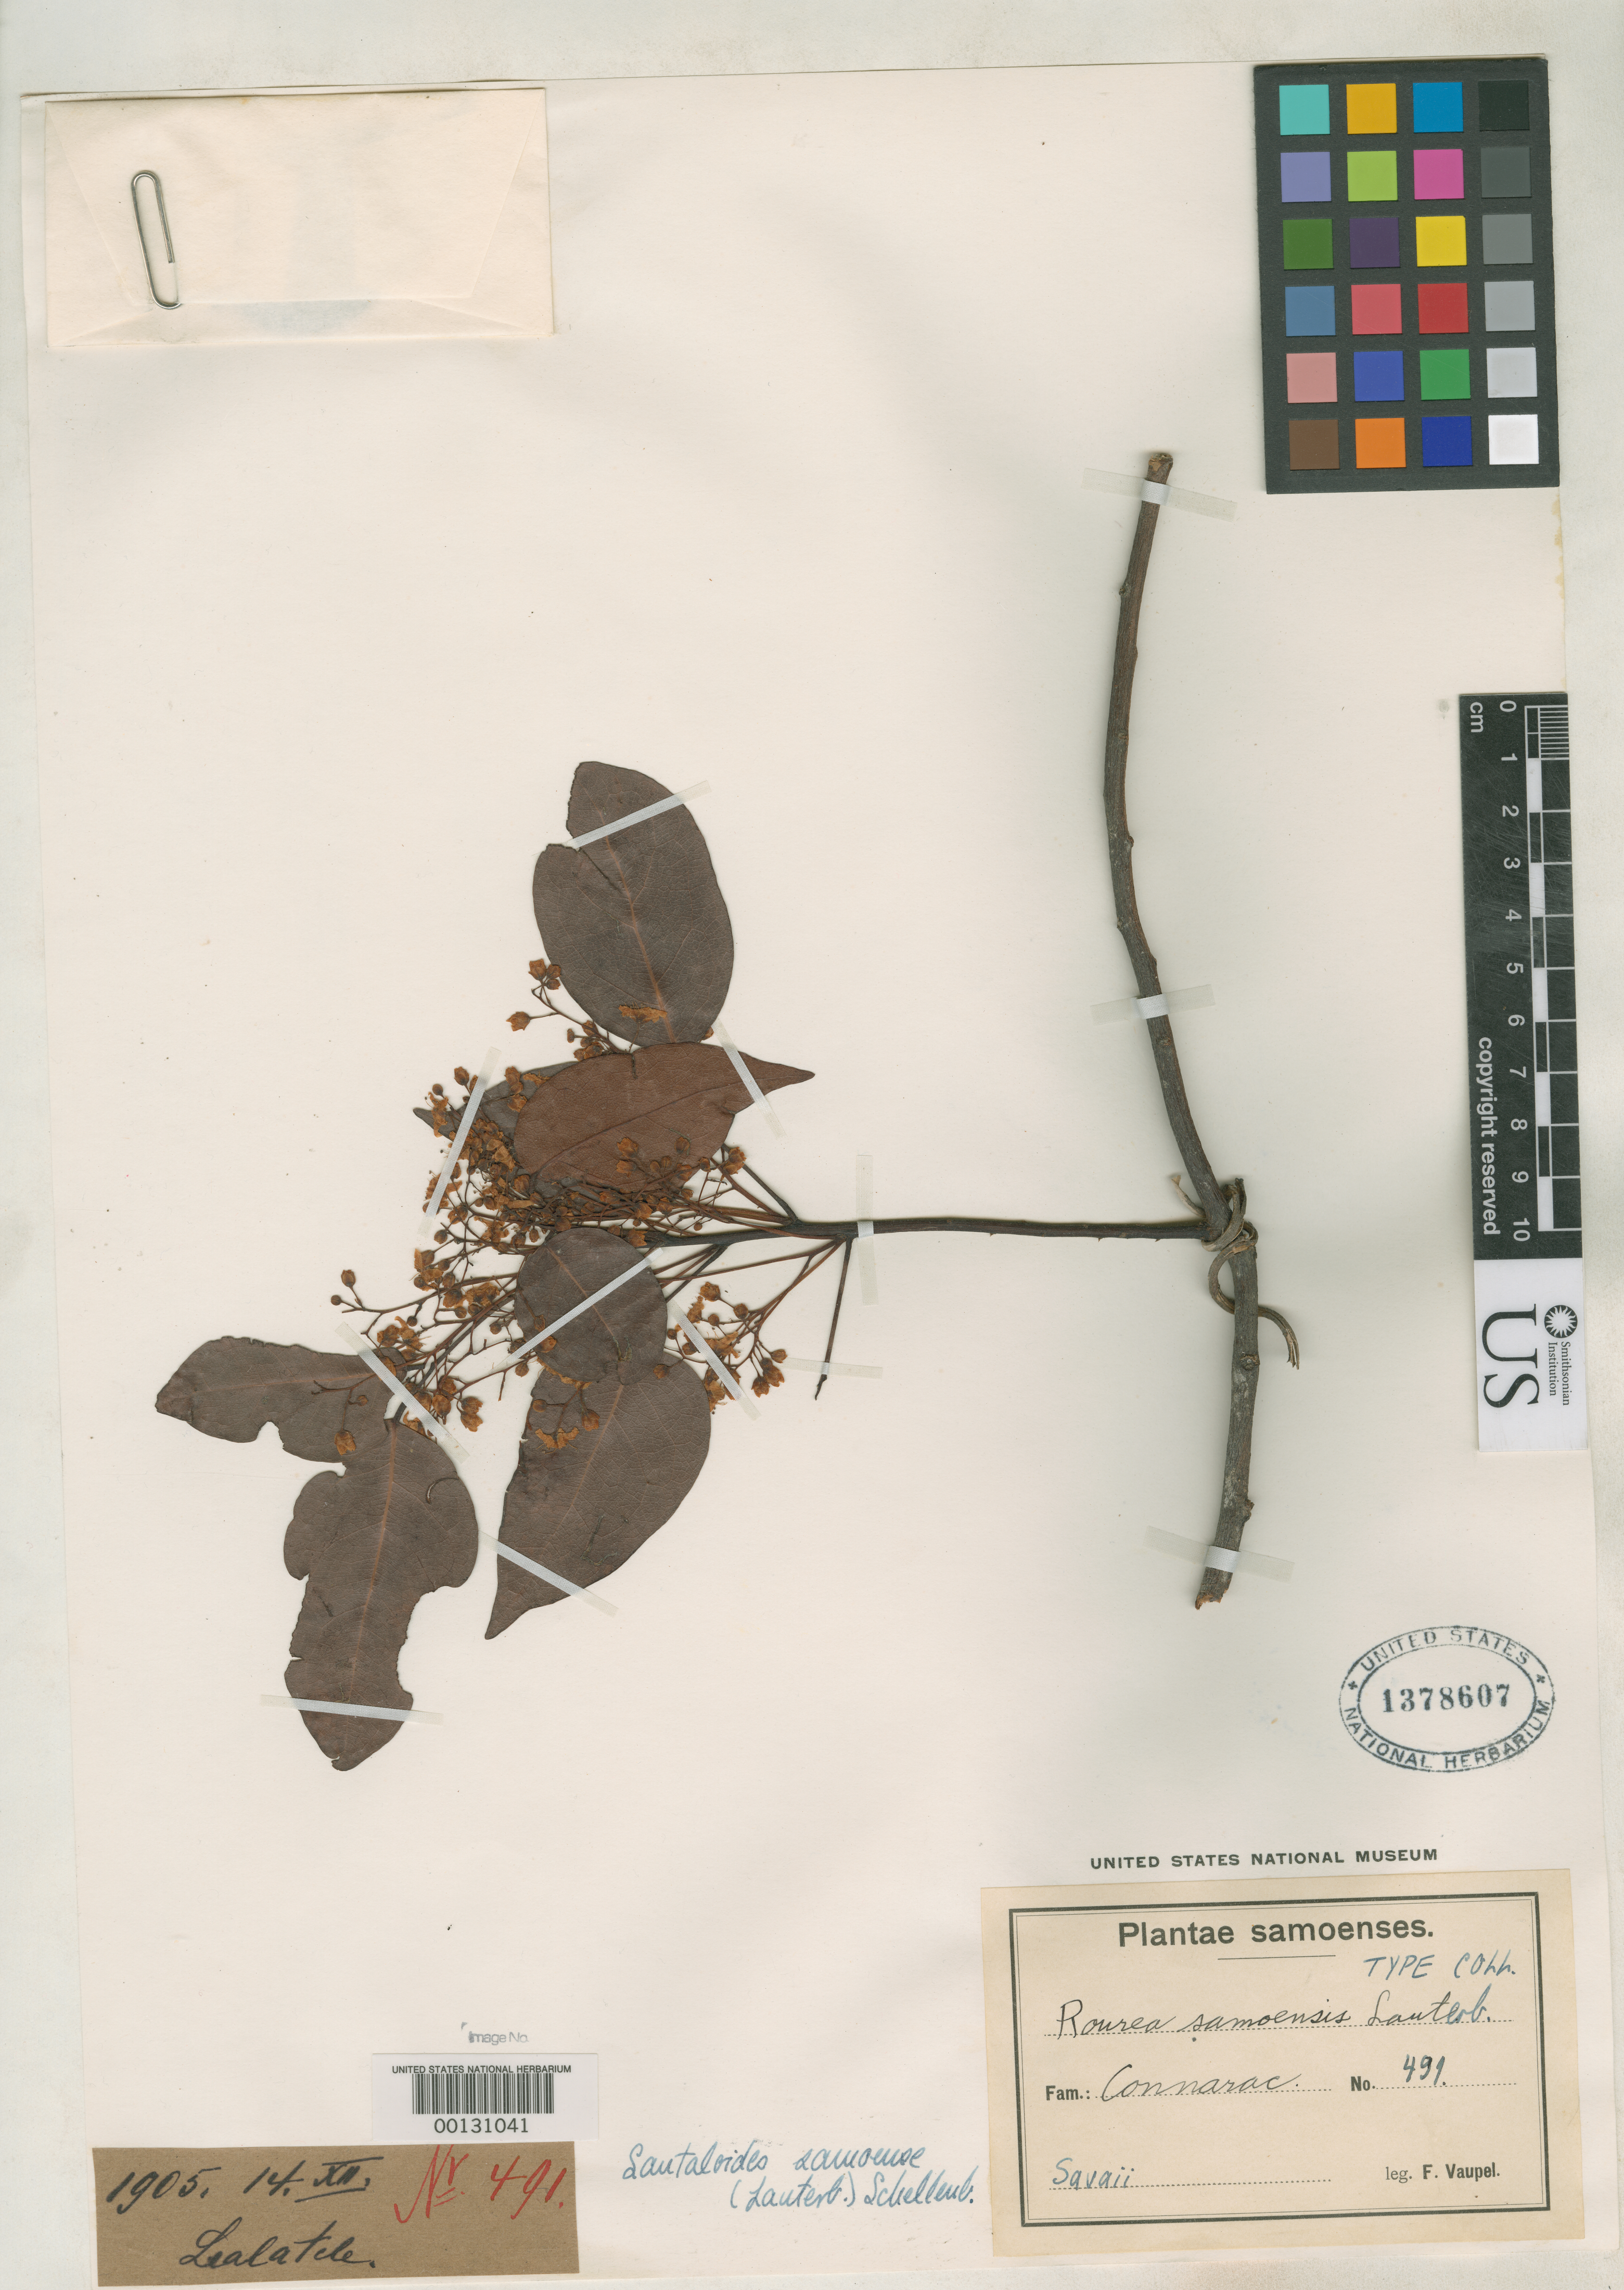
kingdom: Plantae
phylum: Tracheophyta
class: Magnoliopsida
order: Oxalidales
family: Connaraceae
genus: Rourea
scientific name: Rourea samoensis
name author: Lauterb.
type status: Isotype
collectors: F. Vaupel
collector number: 491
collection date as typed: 14 Dec 1905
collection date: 1905-12-14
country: Samoa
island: Savai'i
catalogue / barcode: US 1378607